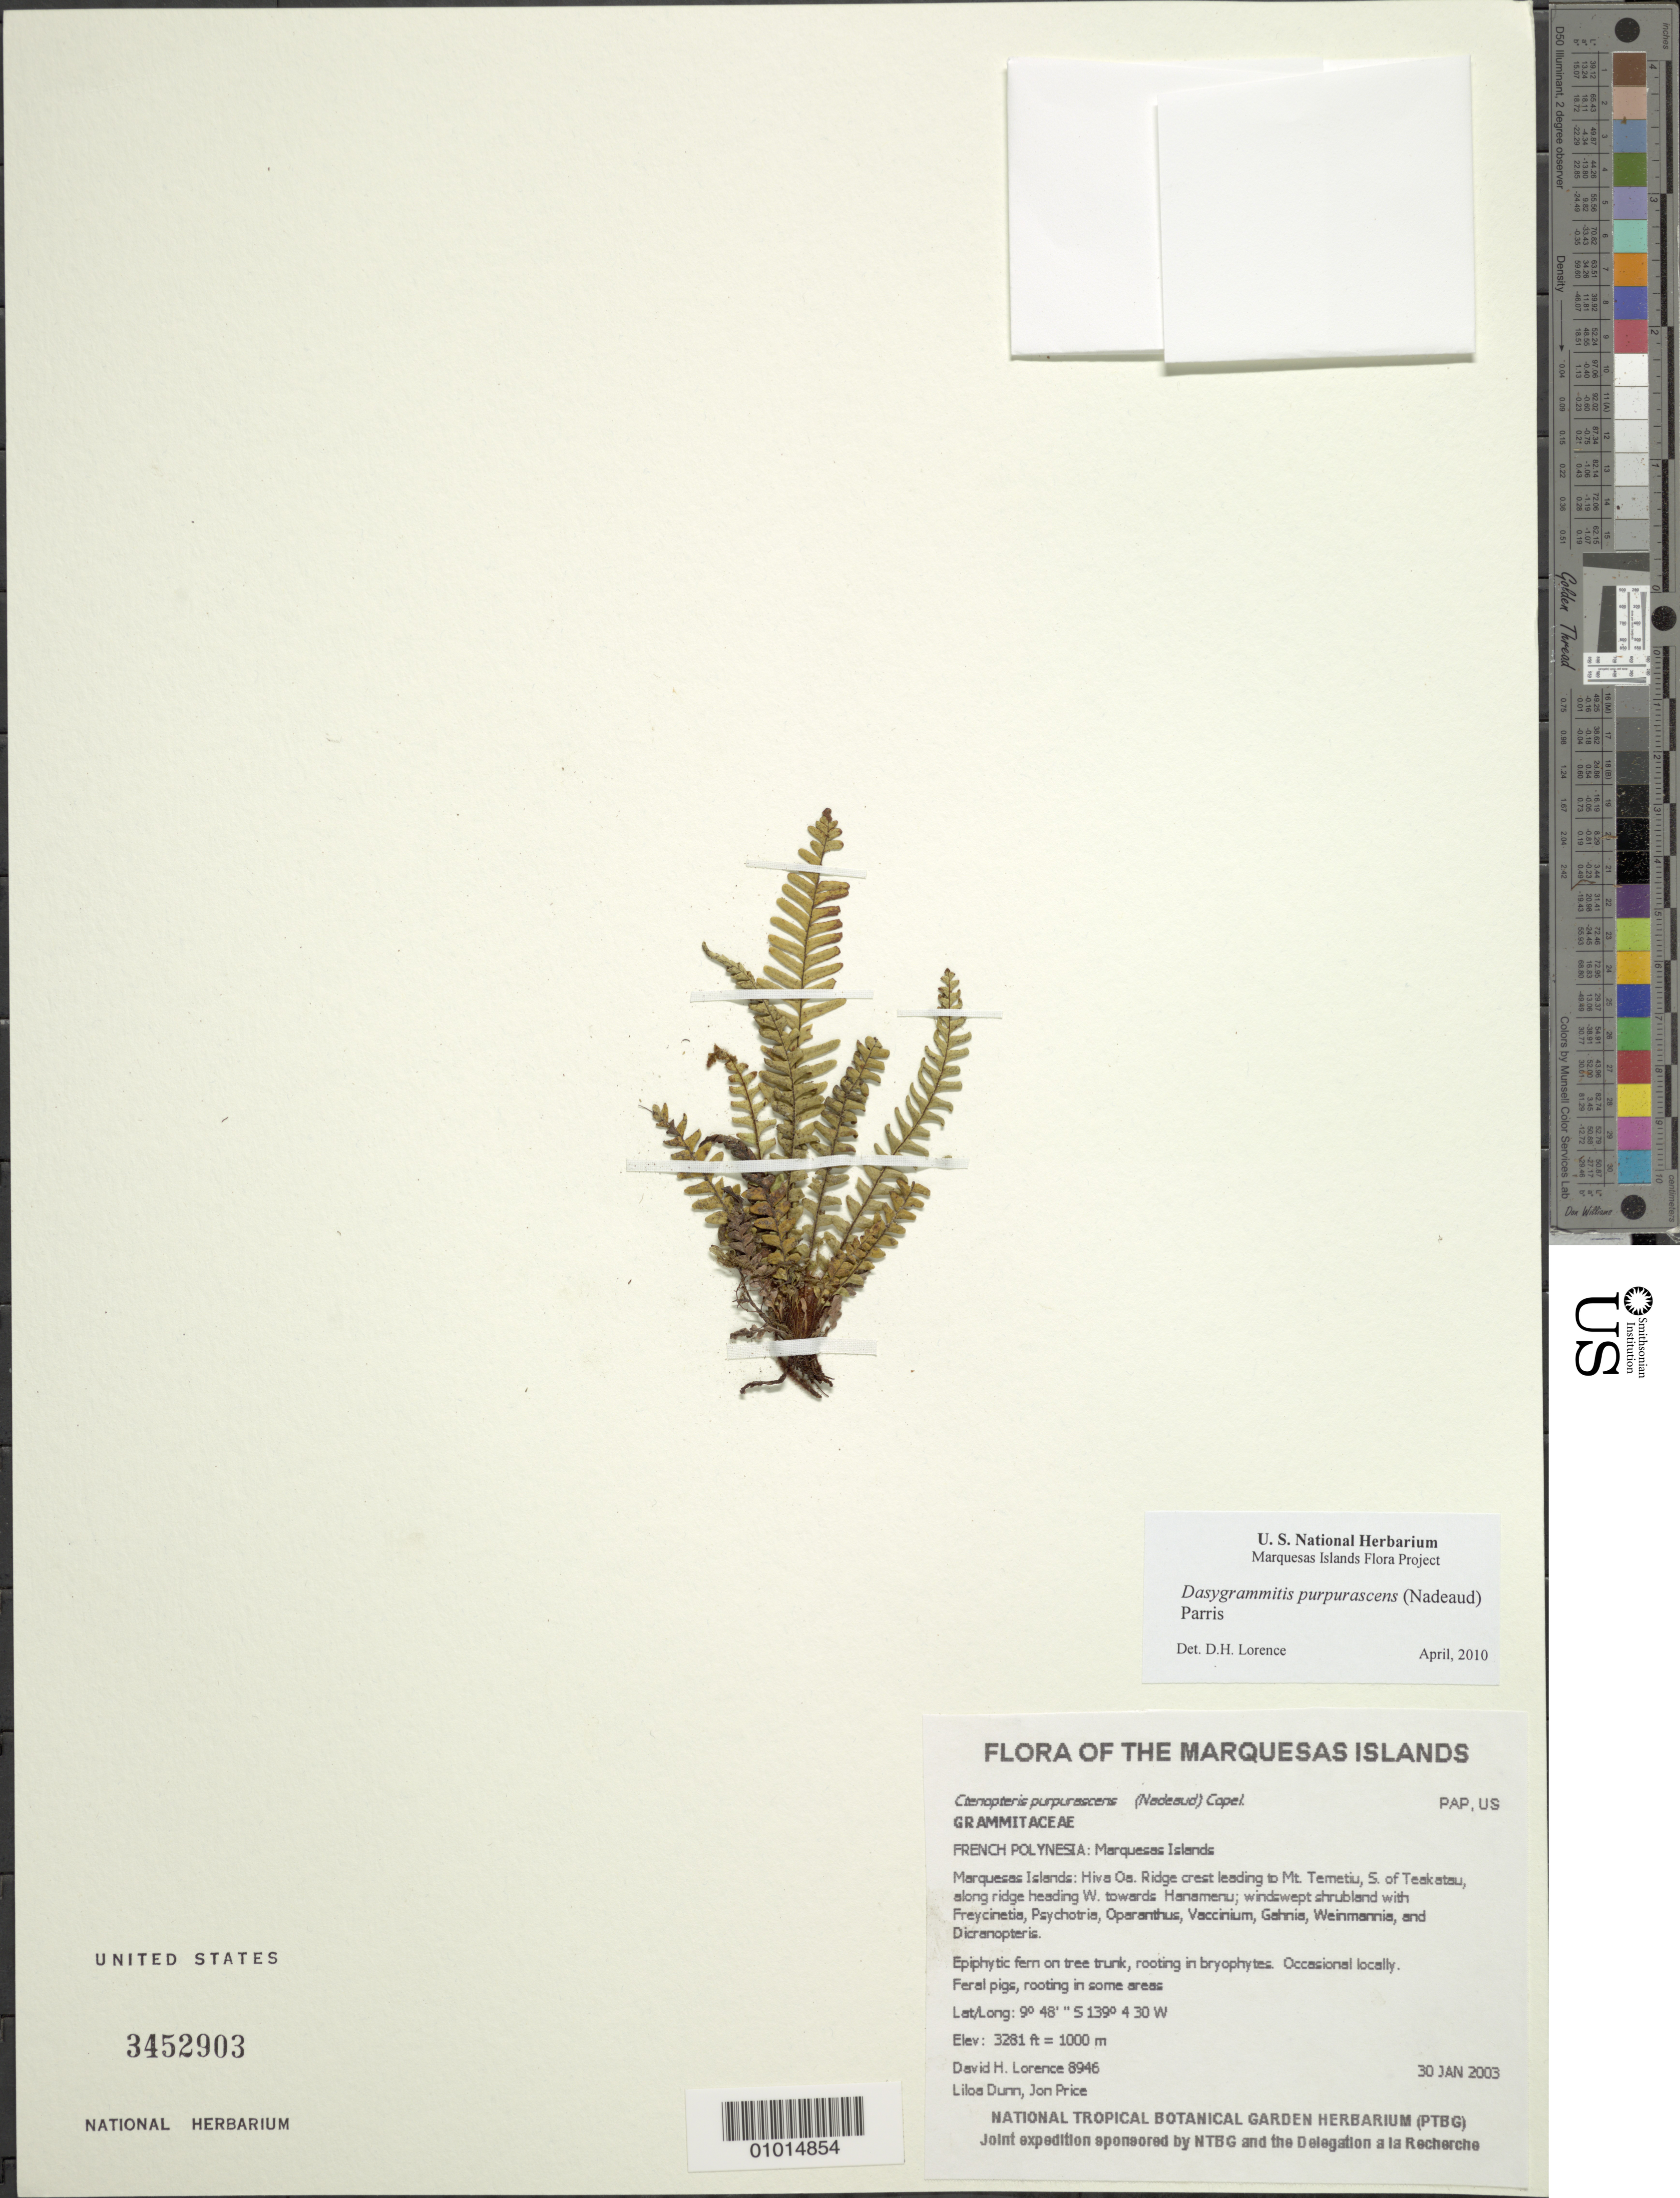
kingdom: Plantae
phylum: Tracheophyta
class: Polypodiopsida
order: Polypodiales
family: Polypodiaceae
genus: Dasygrammitis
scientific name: Dasygrammitis purpurascens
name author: (Nadeaud) Parris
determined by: Lorence, David H., (PTBG), National Tropical Botanical Garden (UNITED STATES)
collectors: D. Lorence, L. Dunn & J. Price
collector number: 8946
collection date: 2003-01-30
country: French Polynesia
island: Hiva Oa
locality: Ridge crest leading to Mt. Temetiu, S. of Teakatau, along ridge heading W. towards Hanamenu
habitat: Windswept shrubland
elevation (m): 1000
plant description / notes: Feral pigs, rooting in some areas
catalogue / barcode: US 3452903